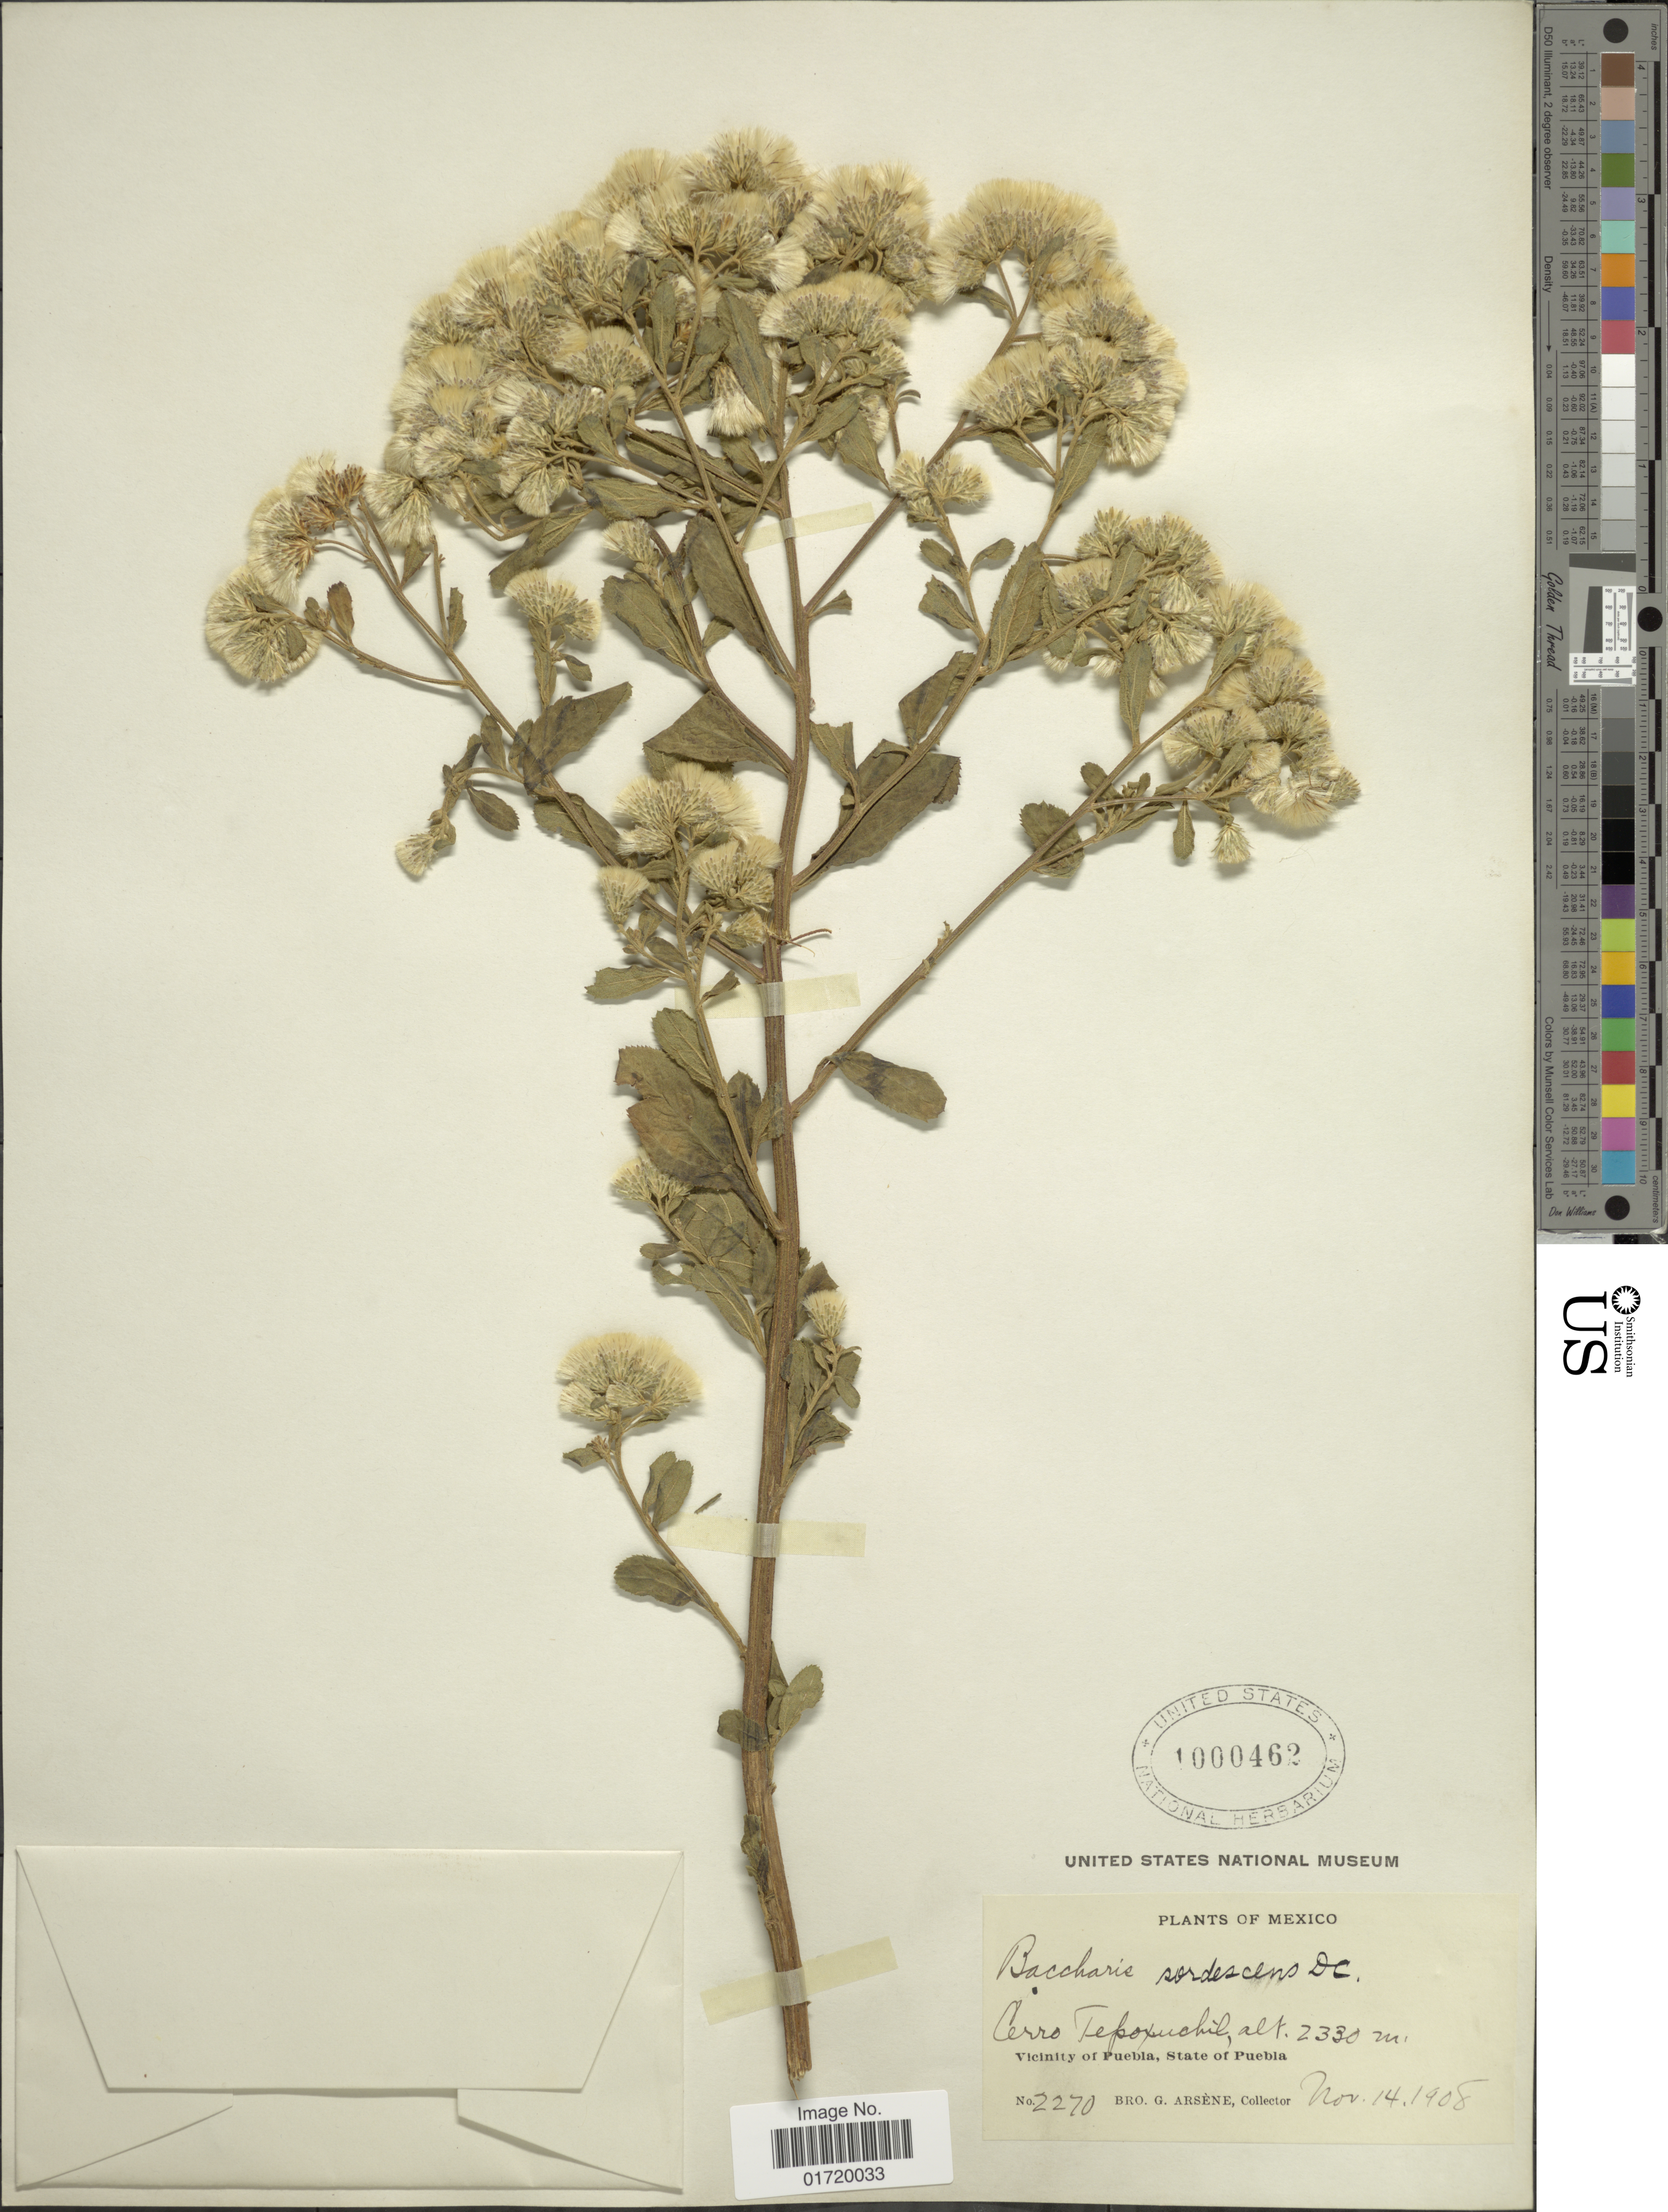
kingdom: Plantae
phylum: Tracheophyta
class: Magnoliopsida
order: Asterales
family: Asteraceae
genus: Baccharis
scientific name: Baccharis sordescens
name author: DC.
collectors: Bro. G. Arsène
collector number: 2270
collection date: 1908-11-14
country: Mexico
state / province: Puebla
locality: Cerro Tepoxuchil, Vicinity of Puebla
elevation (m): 2330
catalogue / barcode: US 1000462